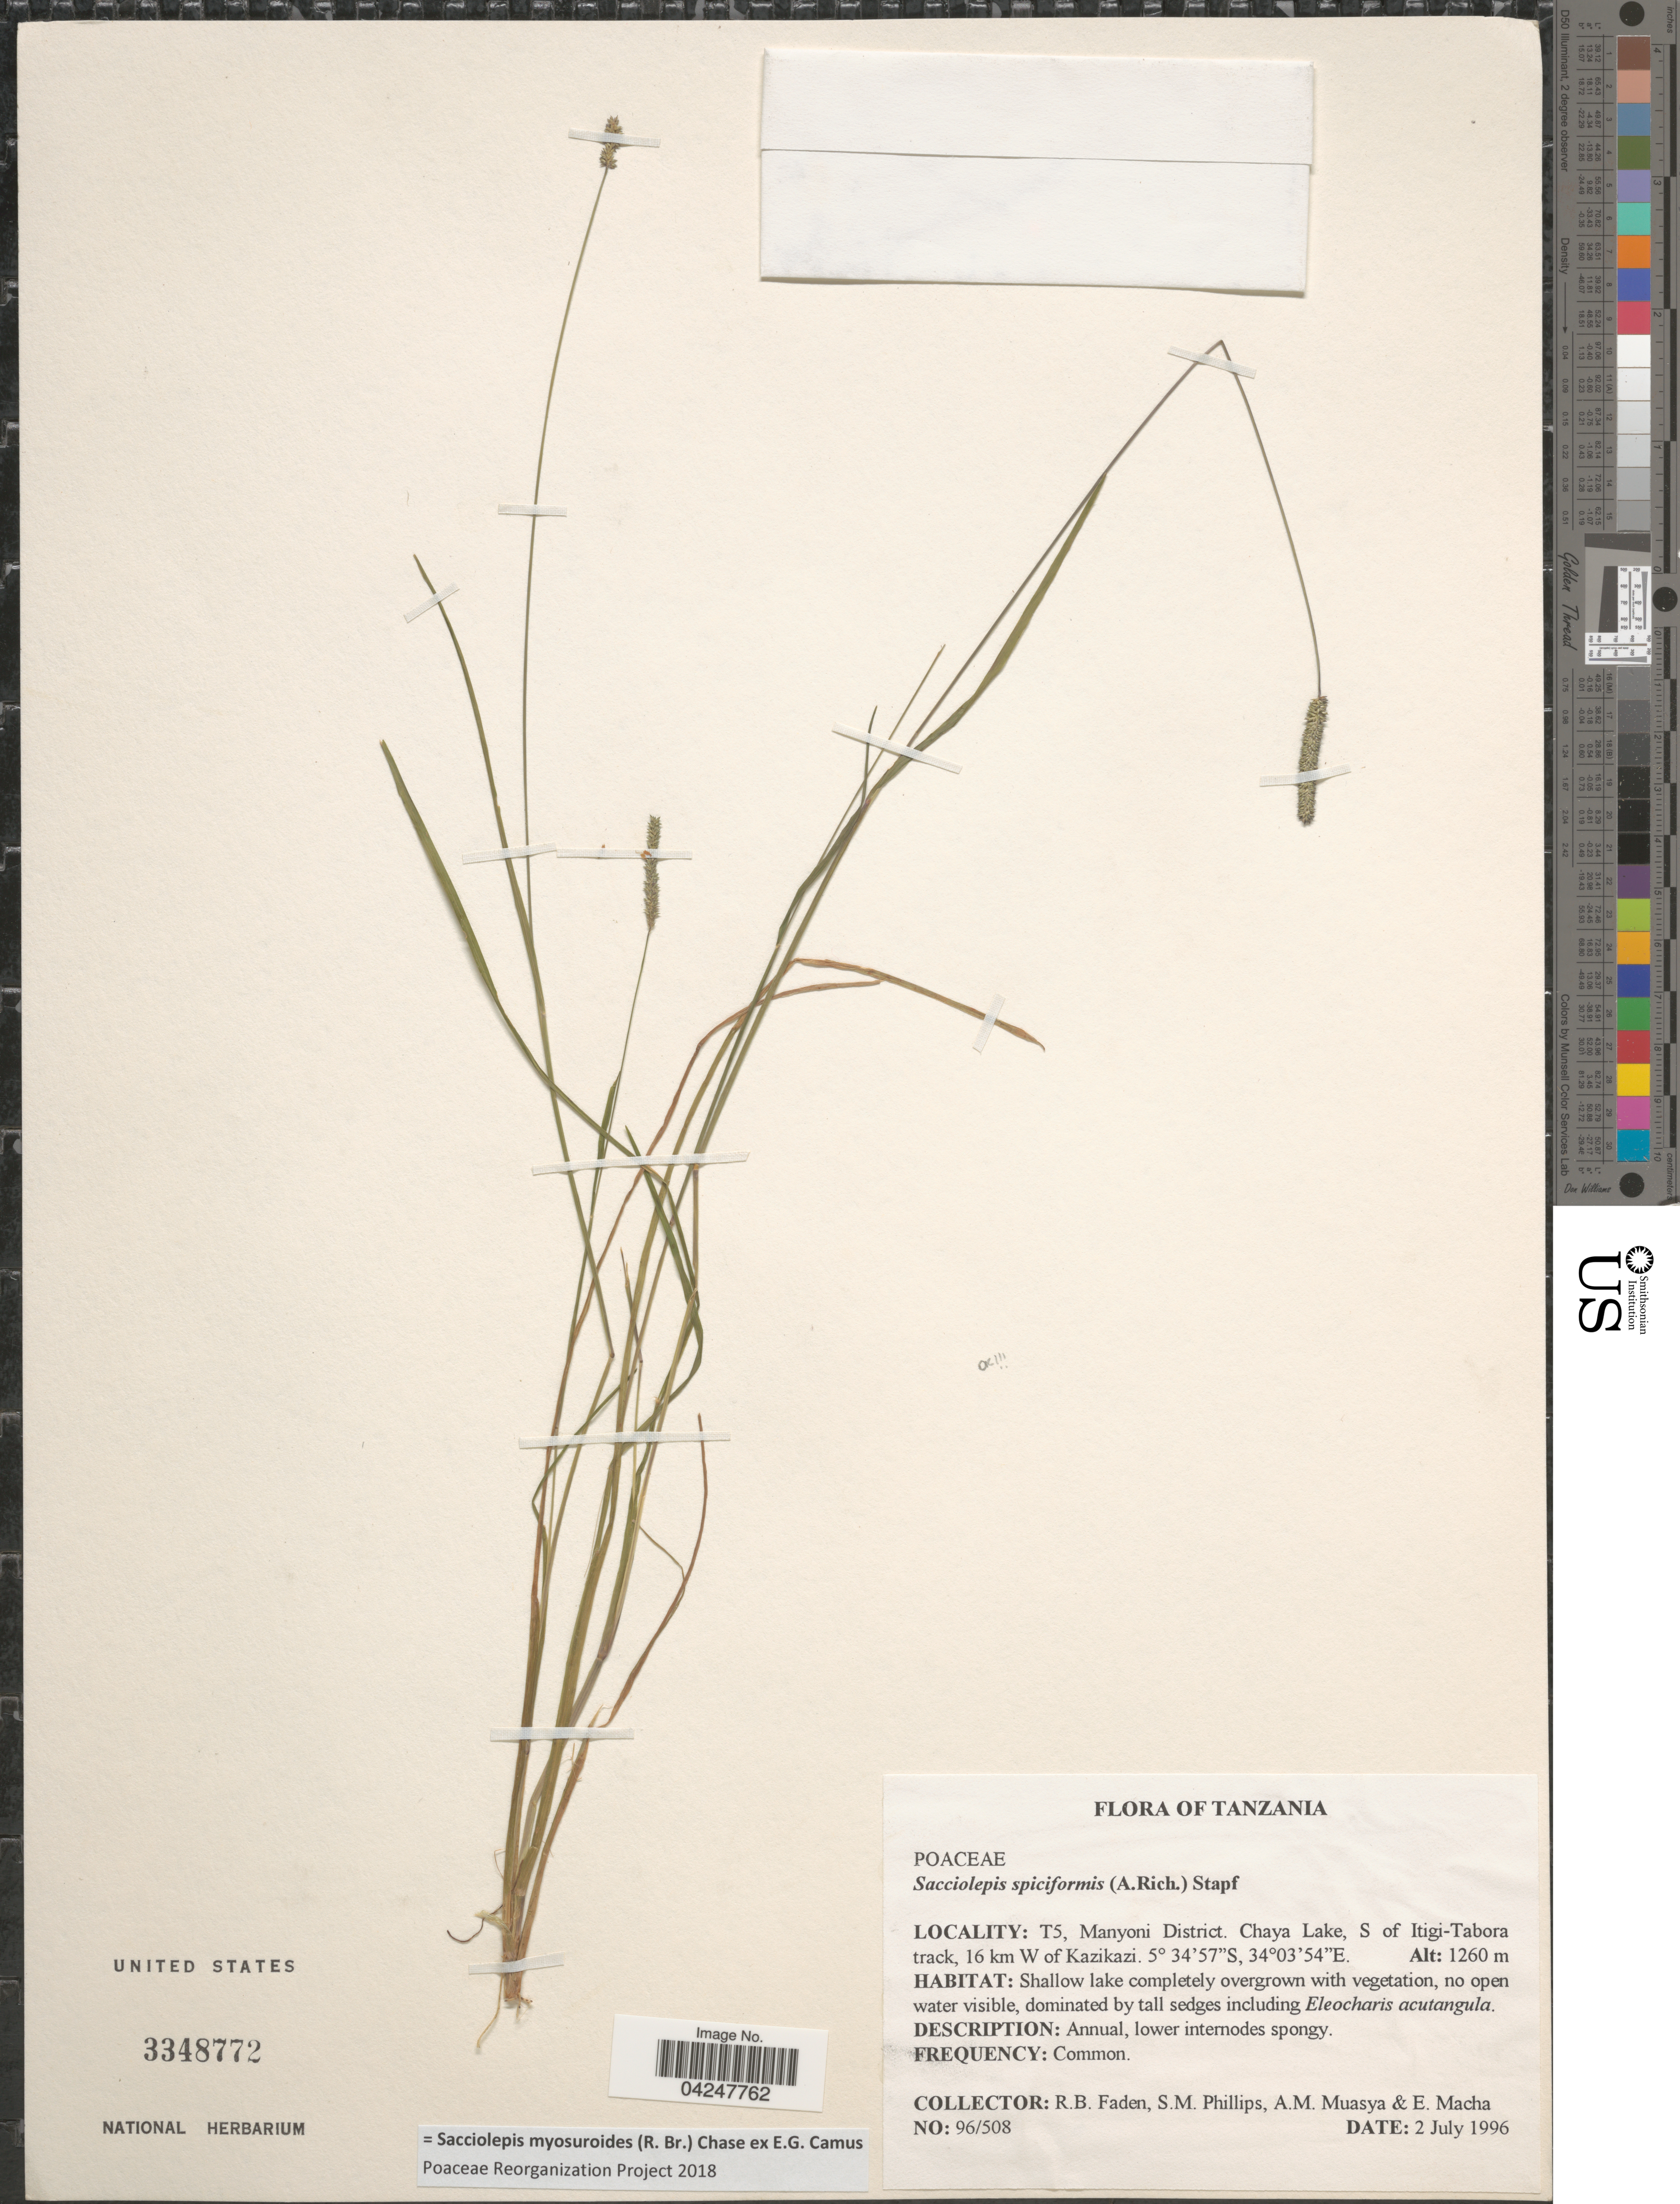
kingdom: Plantae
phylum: Tracheophyta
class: Liliopsida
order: Poales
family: Poaceae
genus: Sacciolepis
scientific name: Sacciolepis myosuroides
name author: (R. Br.) Chase ex E.G. Camus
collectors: R. B. Faden, S. M. Phillips, A. Muasya & E. Macha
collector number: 96/508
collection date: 1996-07-02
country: Tanzania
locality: T5, Manyoni District. Chaya Lake, S of Itigi-Tabora track, 16 km W of Kazikazi.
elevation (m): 1260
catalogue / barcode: US 3348772